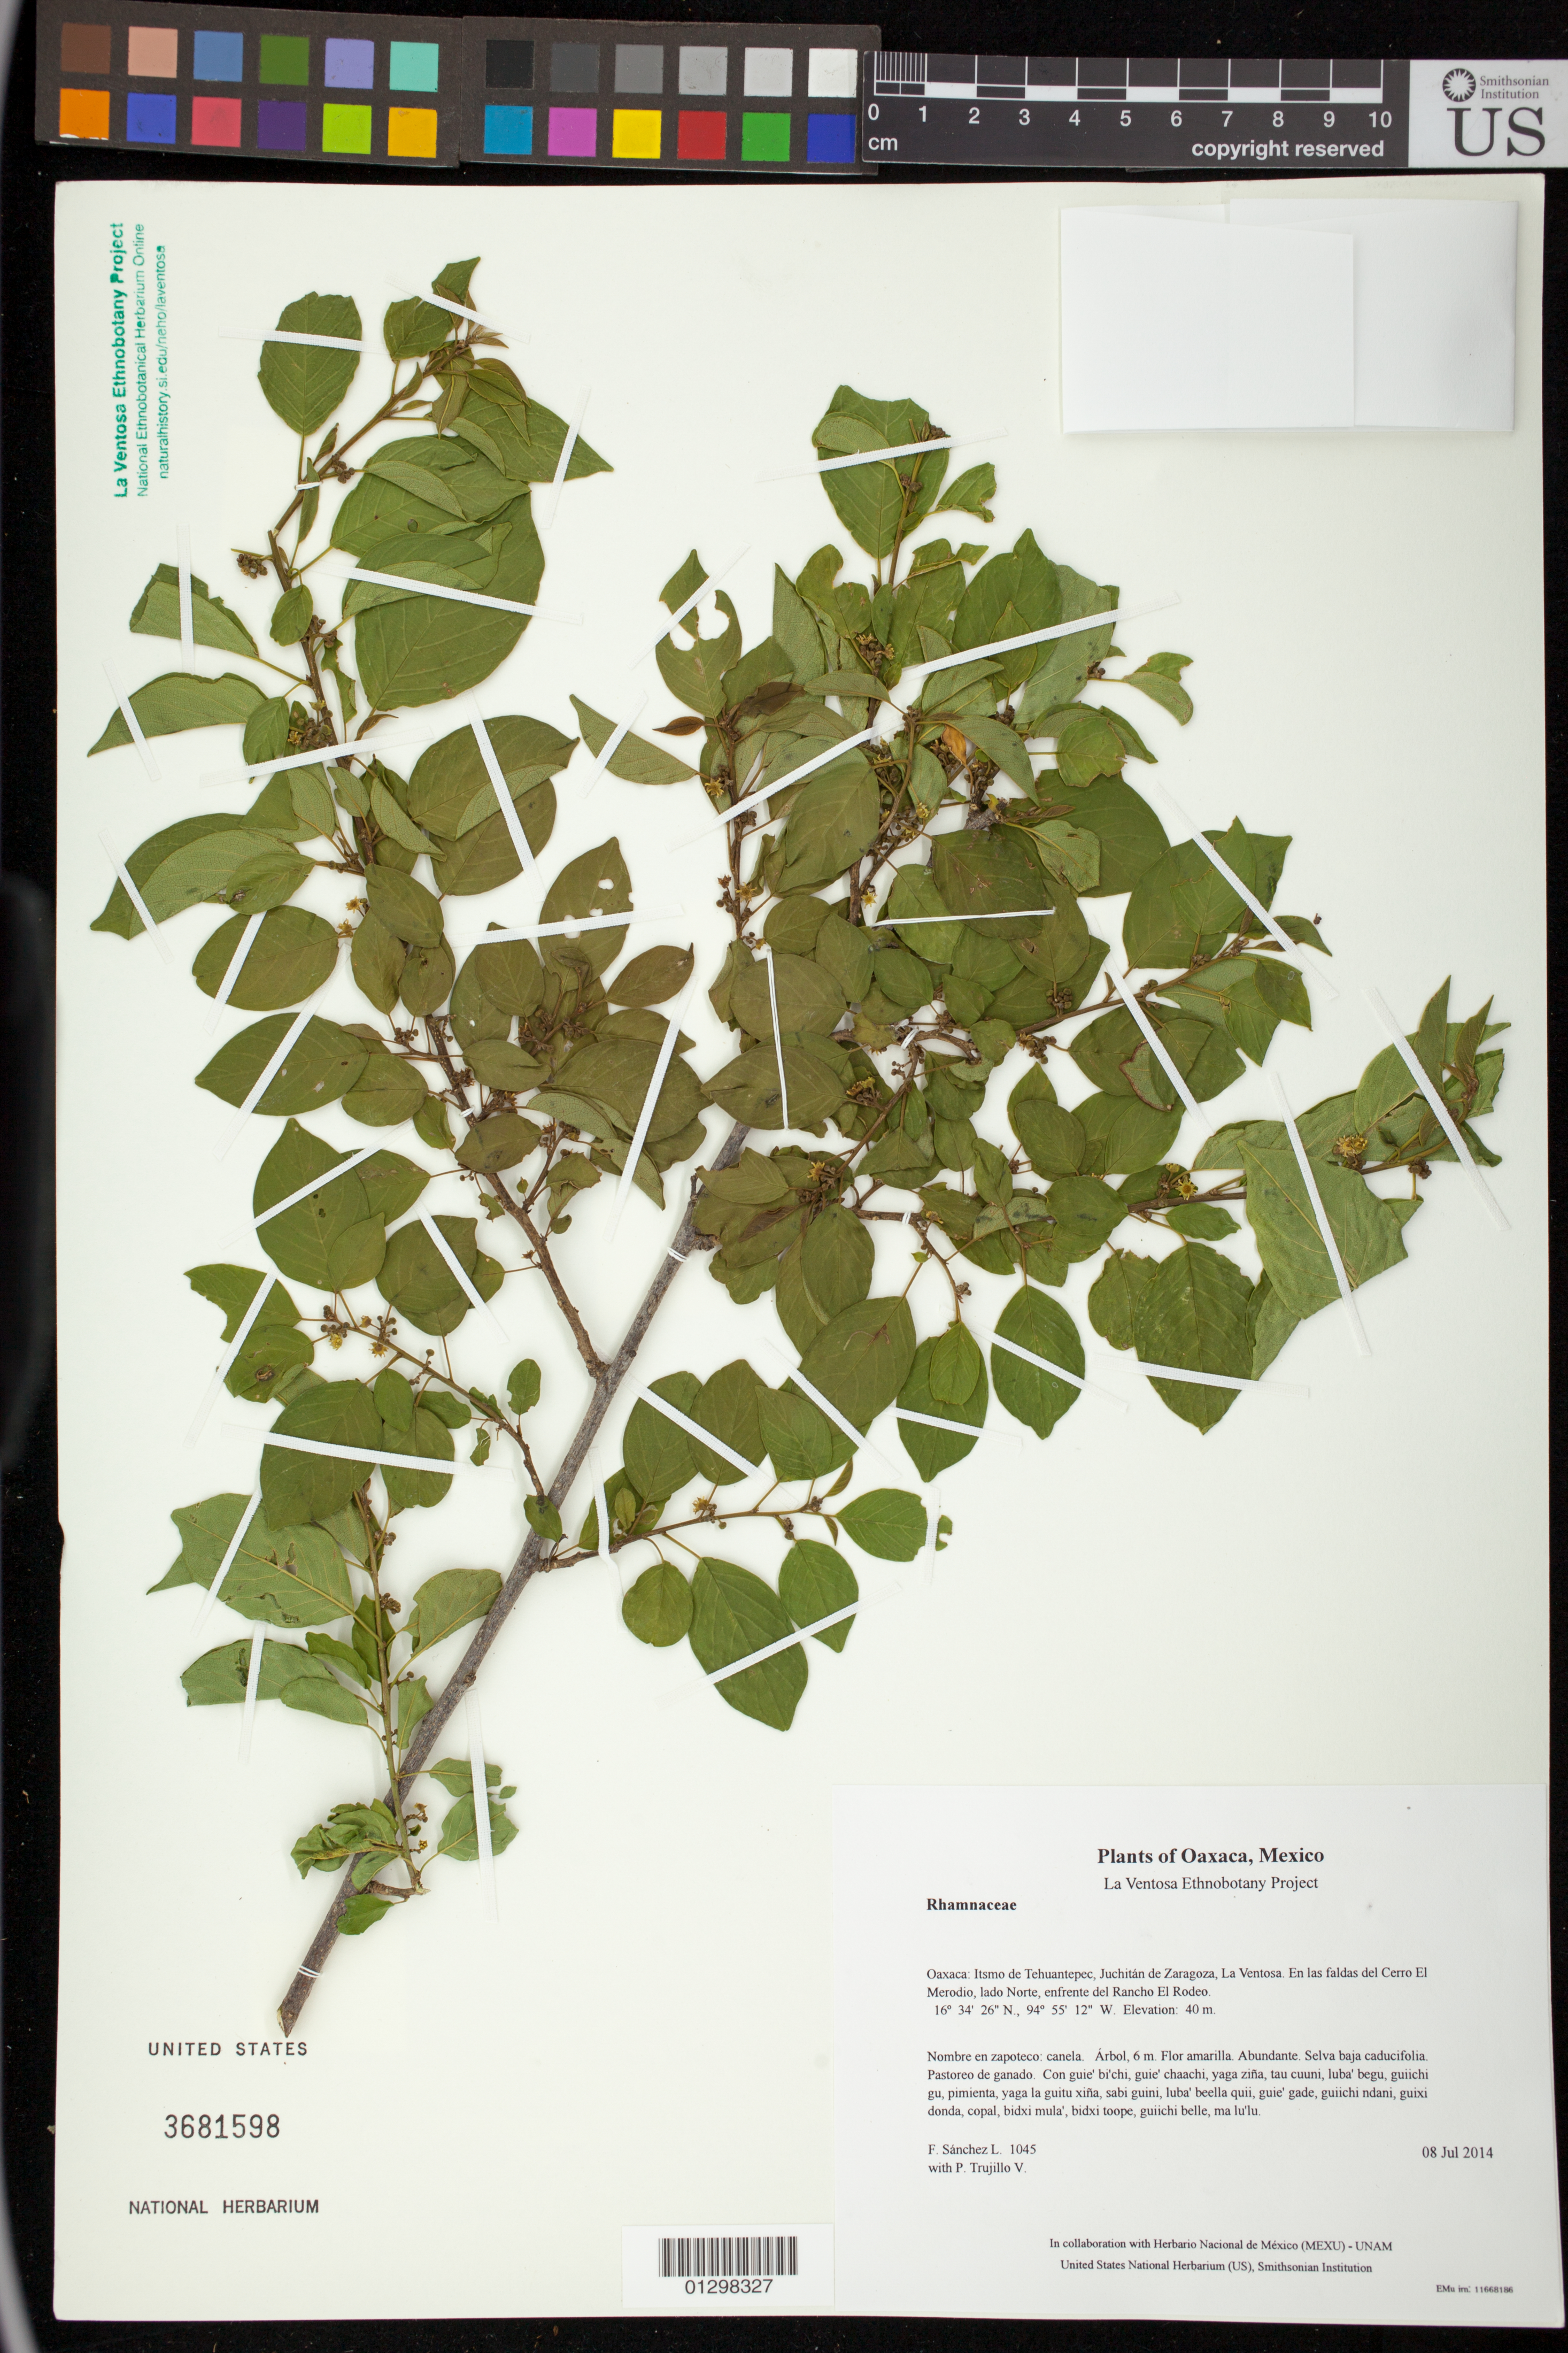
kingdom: Plantae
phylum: Tracheophyta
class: Magnoliopsida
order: Rosales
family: Rhamnaceae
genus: Colubrina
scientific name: Colubrina elliptica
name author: (Sw.) Brizicky & W.L. Stern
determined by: Velasco G., Kenia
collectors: F. Sánchez L. & P. Trujillo V.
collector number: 1045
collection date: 2014-07-08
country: Mexico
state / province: Oaxaca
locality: Itsmo de Tehuantepec, Juchitán de Zaragoza, La Ventosa. En las faldas del Cerro El Merodio, lado Norte, enfrente del Rancho El Rodeo.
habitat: Selva baja caducifolia. Pastoreo de ganado.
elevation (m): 40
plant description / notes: JEBOT, MEXU, SERO, US; Yaga. 6 m. Guie' naguchi. Stale.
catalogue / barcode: US 3681598